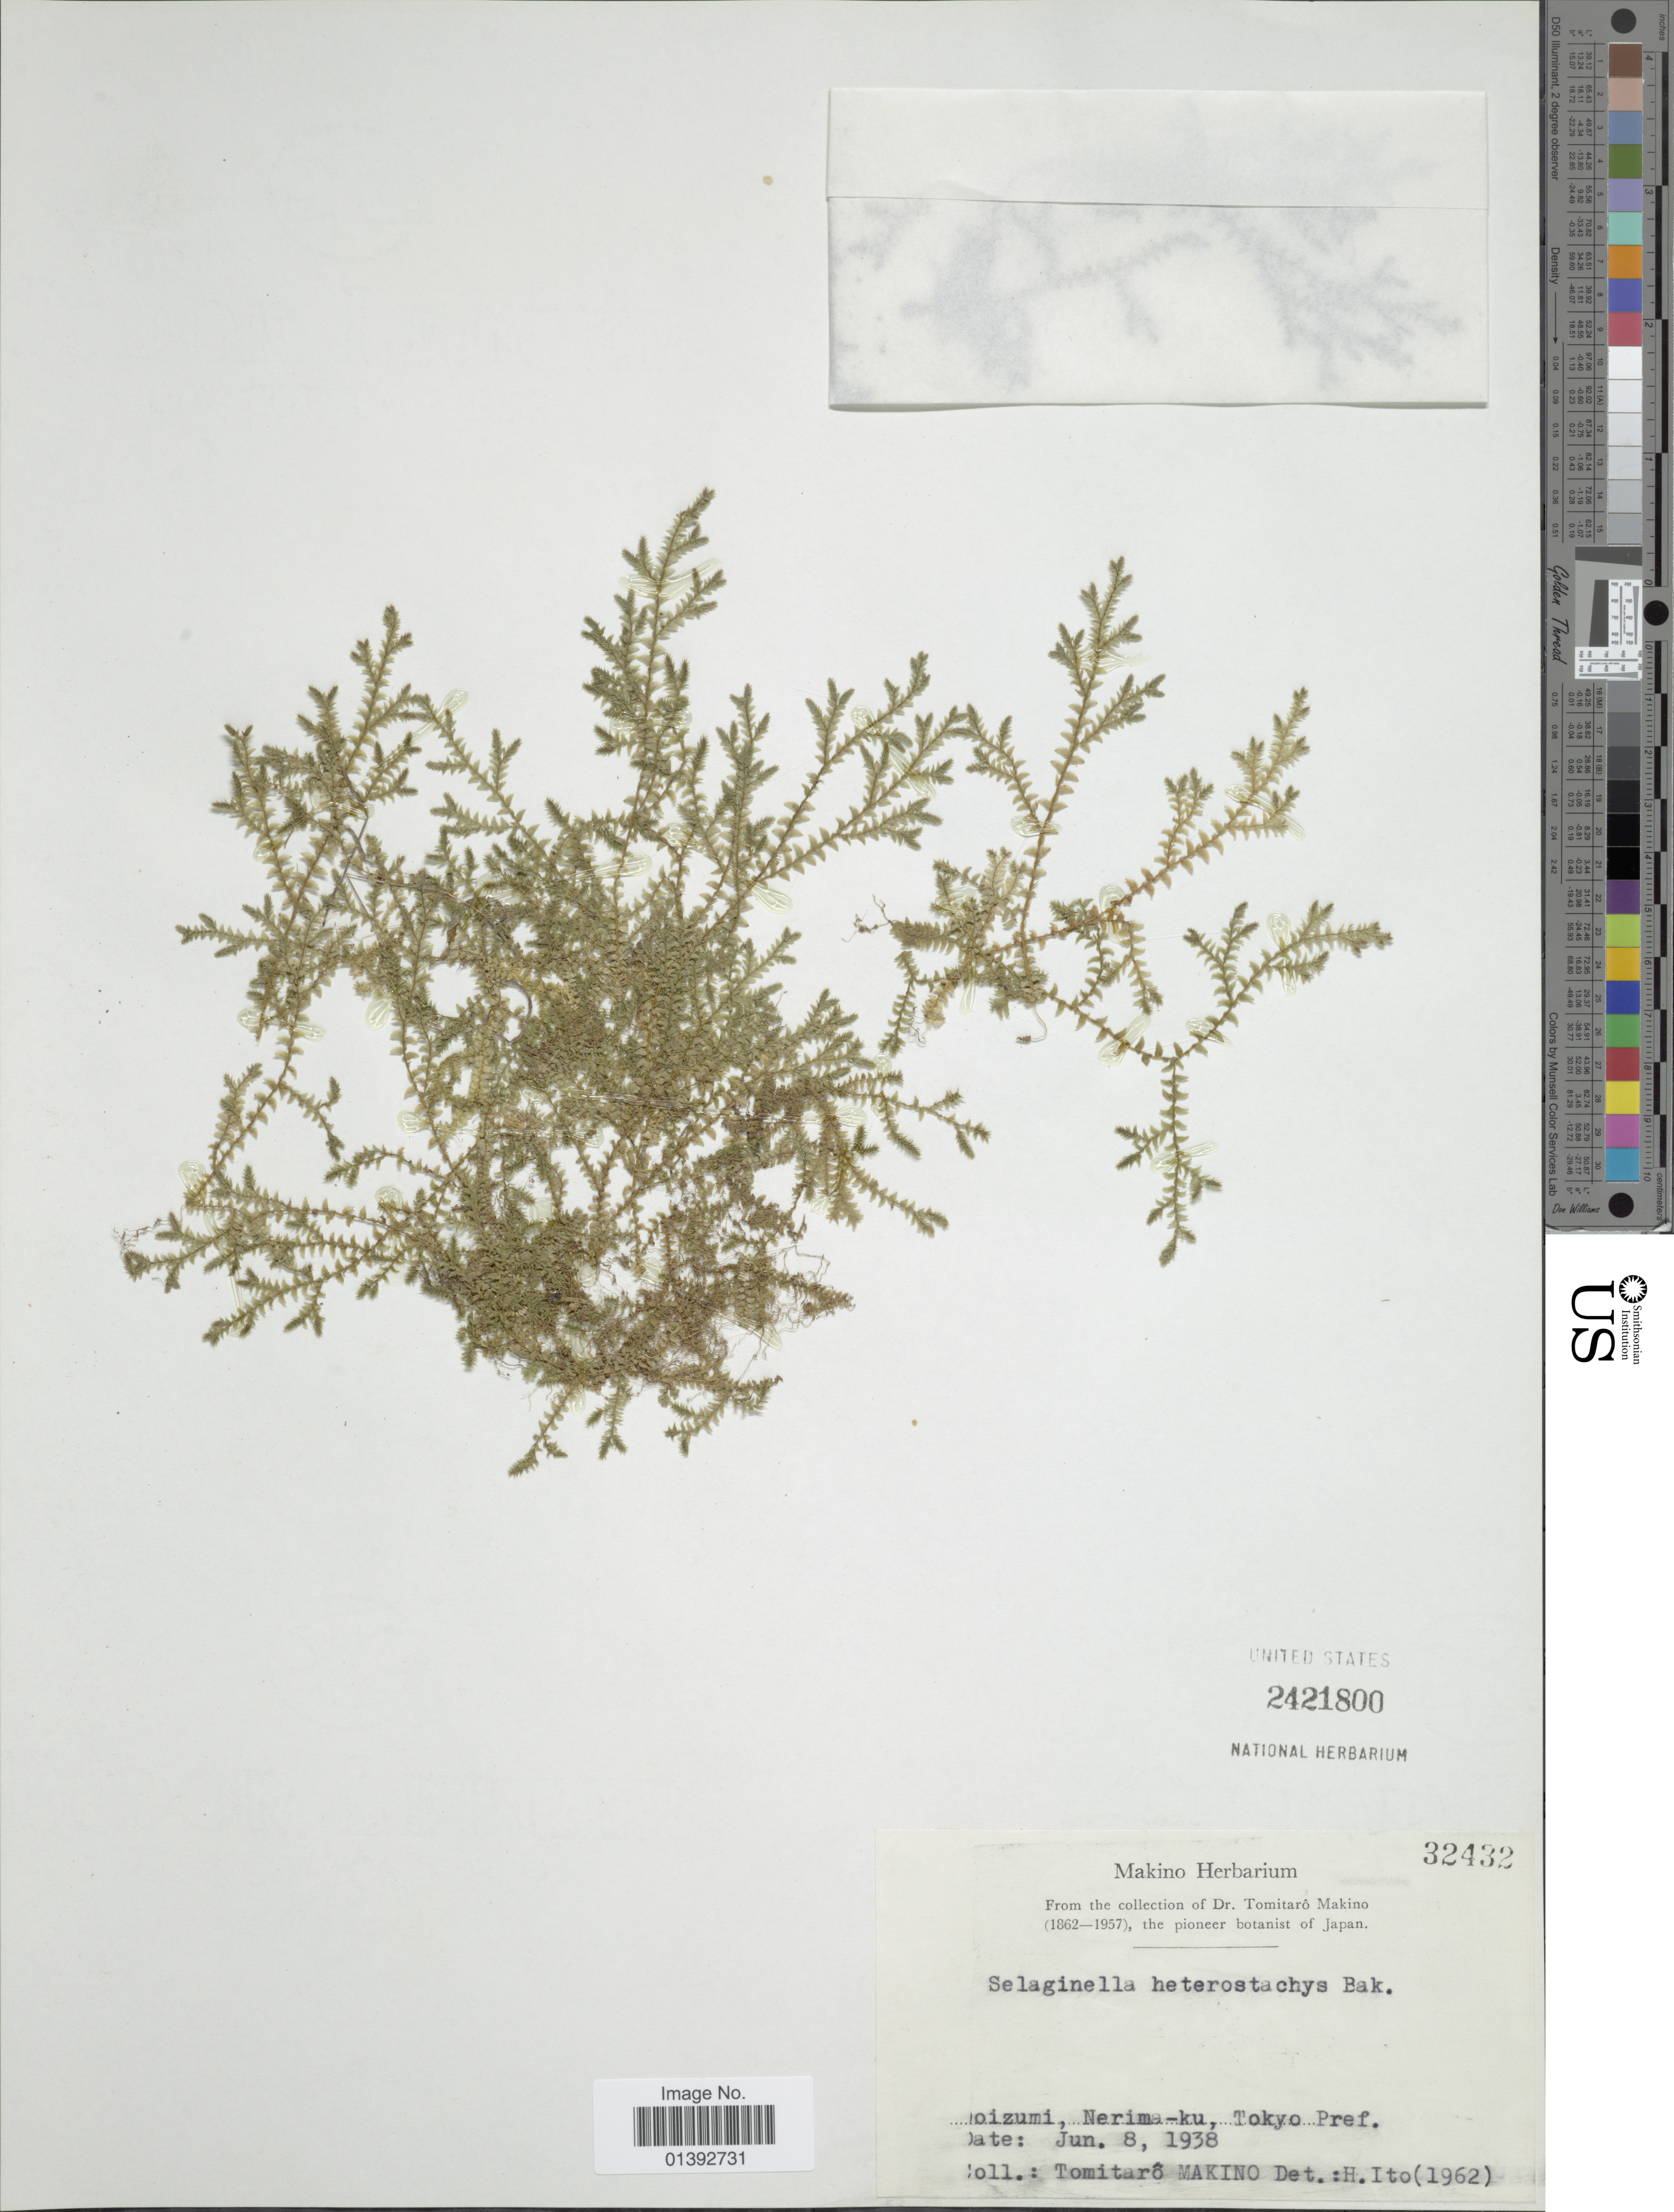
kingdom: Plantae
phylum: Tracheophyta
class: Lycopodiopsida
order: Selaginellales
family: Selaginellaceae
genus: Selaginella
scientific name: Selaginella heterostachys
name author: Baker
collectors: T. Makino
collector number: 32432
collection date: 1938-06-08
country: Japan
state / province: Tokyo, Federal City of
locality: [illegible text]oizumi, Nerima-ku, Tokyo Pref.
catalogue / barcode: US 2421800